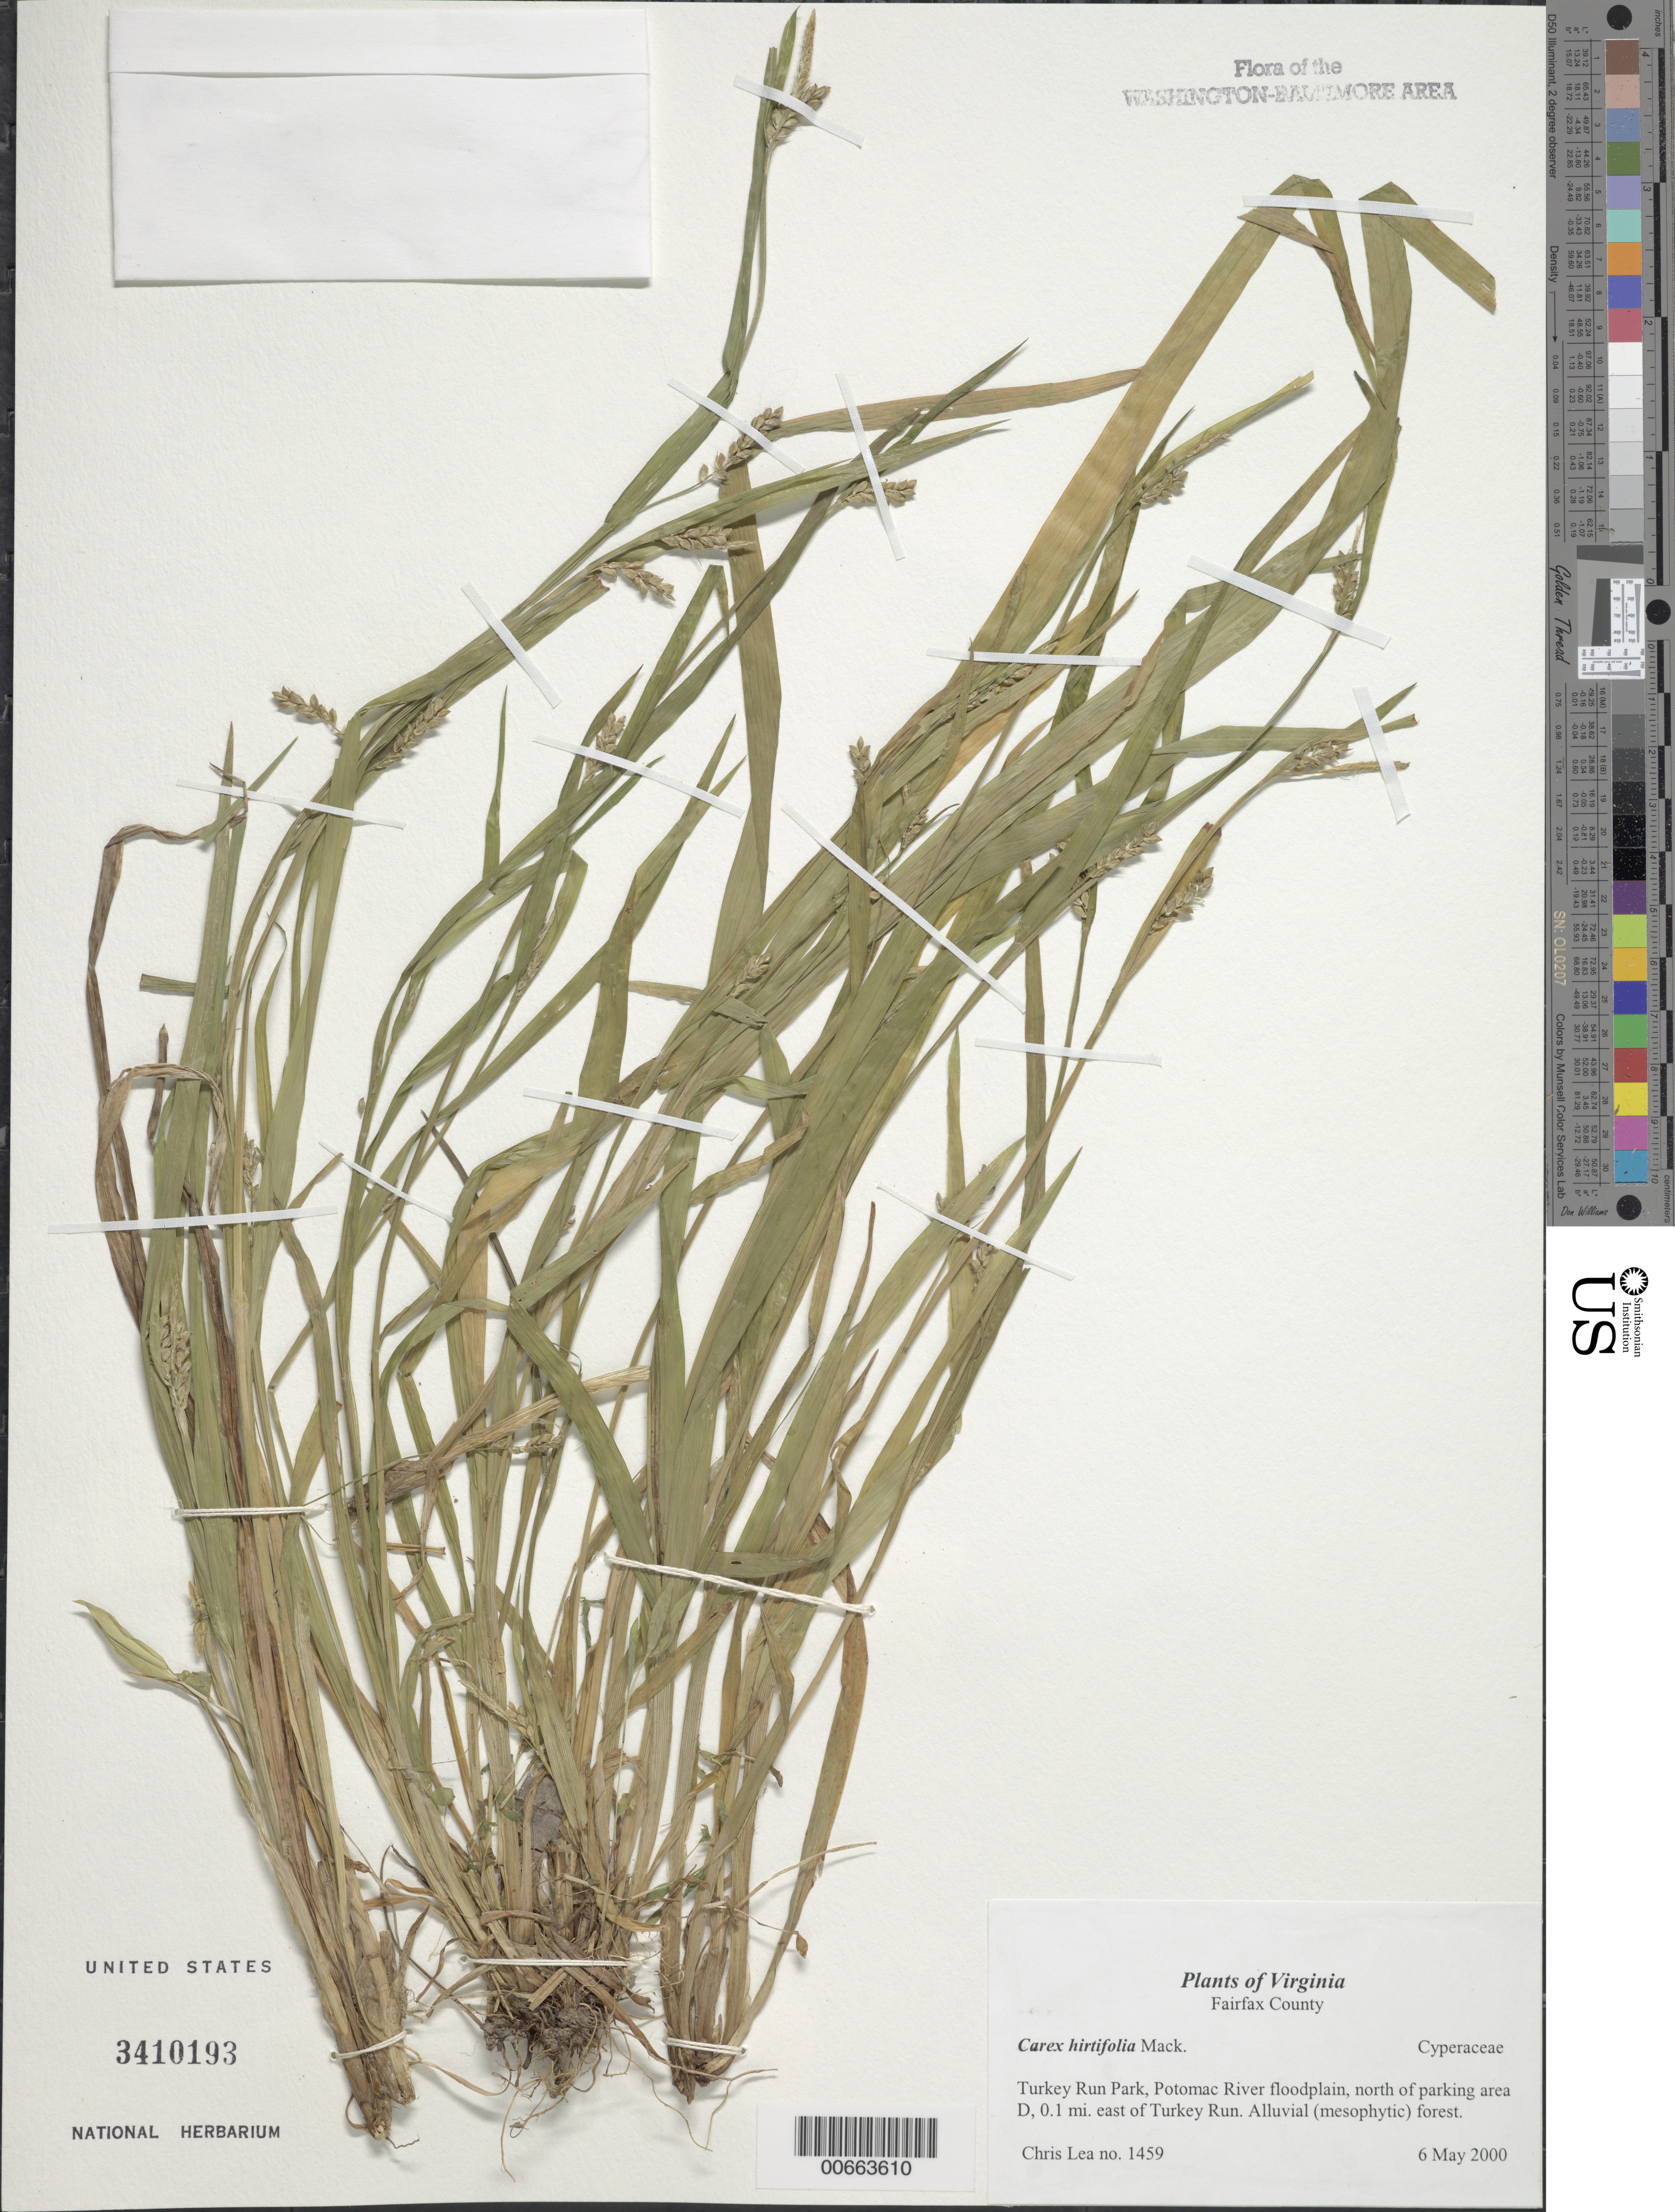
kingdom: Plantae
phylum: Tracheophyta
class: Liliopsida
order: Poales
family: Cyperaceae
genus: Carex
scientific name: Carex hirtifolia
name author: Mack.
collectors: C. Lea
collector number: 1459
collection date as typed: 06 May 2000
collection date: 2000-05-06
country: United States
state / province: Virginia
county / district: Fairfax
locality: Turkey Run Park, Potomac River floodplain, north of parking area D, 0.1 mi. east of Turkey Run.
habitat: Alluvial (mesophytic) forest.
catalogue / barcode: US 3410193